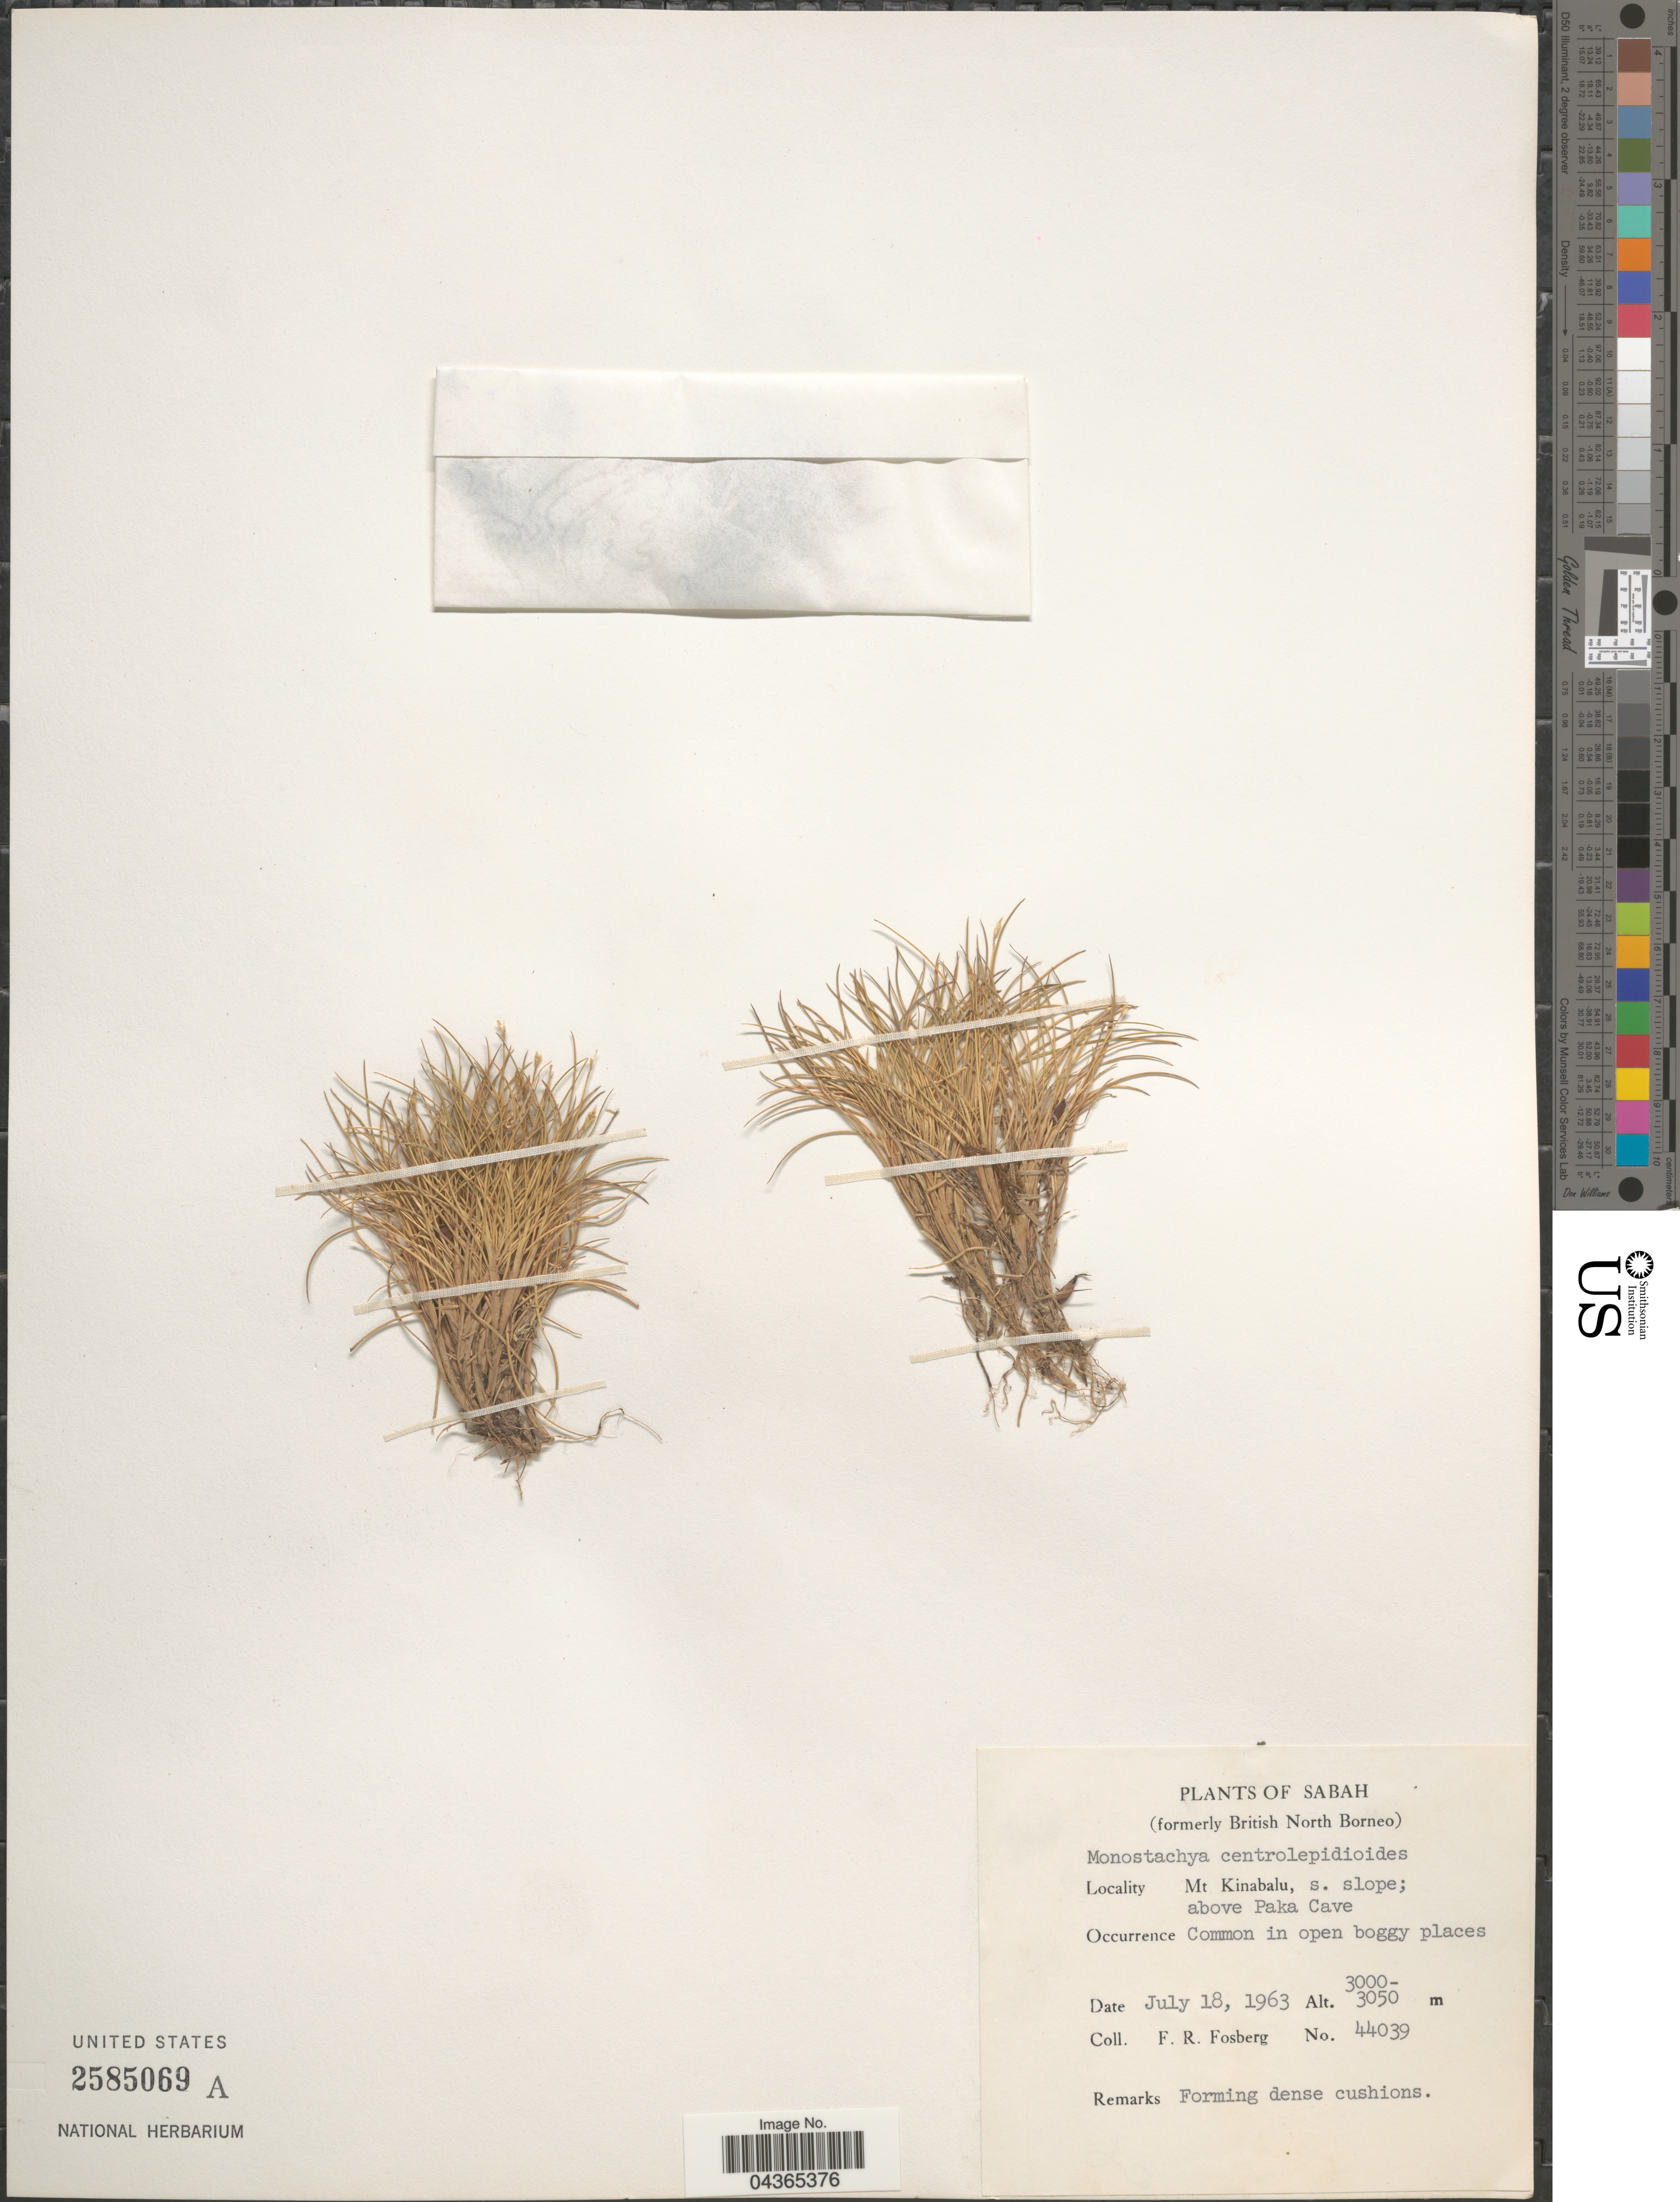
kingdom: Plantae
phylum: Tracheophyta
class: Liliopsida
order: Poales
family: Poaceae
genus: Rytidosperma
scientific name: Rytidosperma oreoboloides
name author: (F. Muell.) H.P. Linder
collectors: F. R. Fosberg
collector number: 44039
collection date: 1963-07-18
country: Malaysia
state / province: Sabah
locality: Sabah (formerly British North Borneo). Mt Kinabalu, s. slope; above Paka Cave. Common in open boggy places.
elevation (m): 3000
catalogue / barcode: US 2585069A